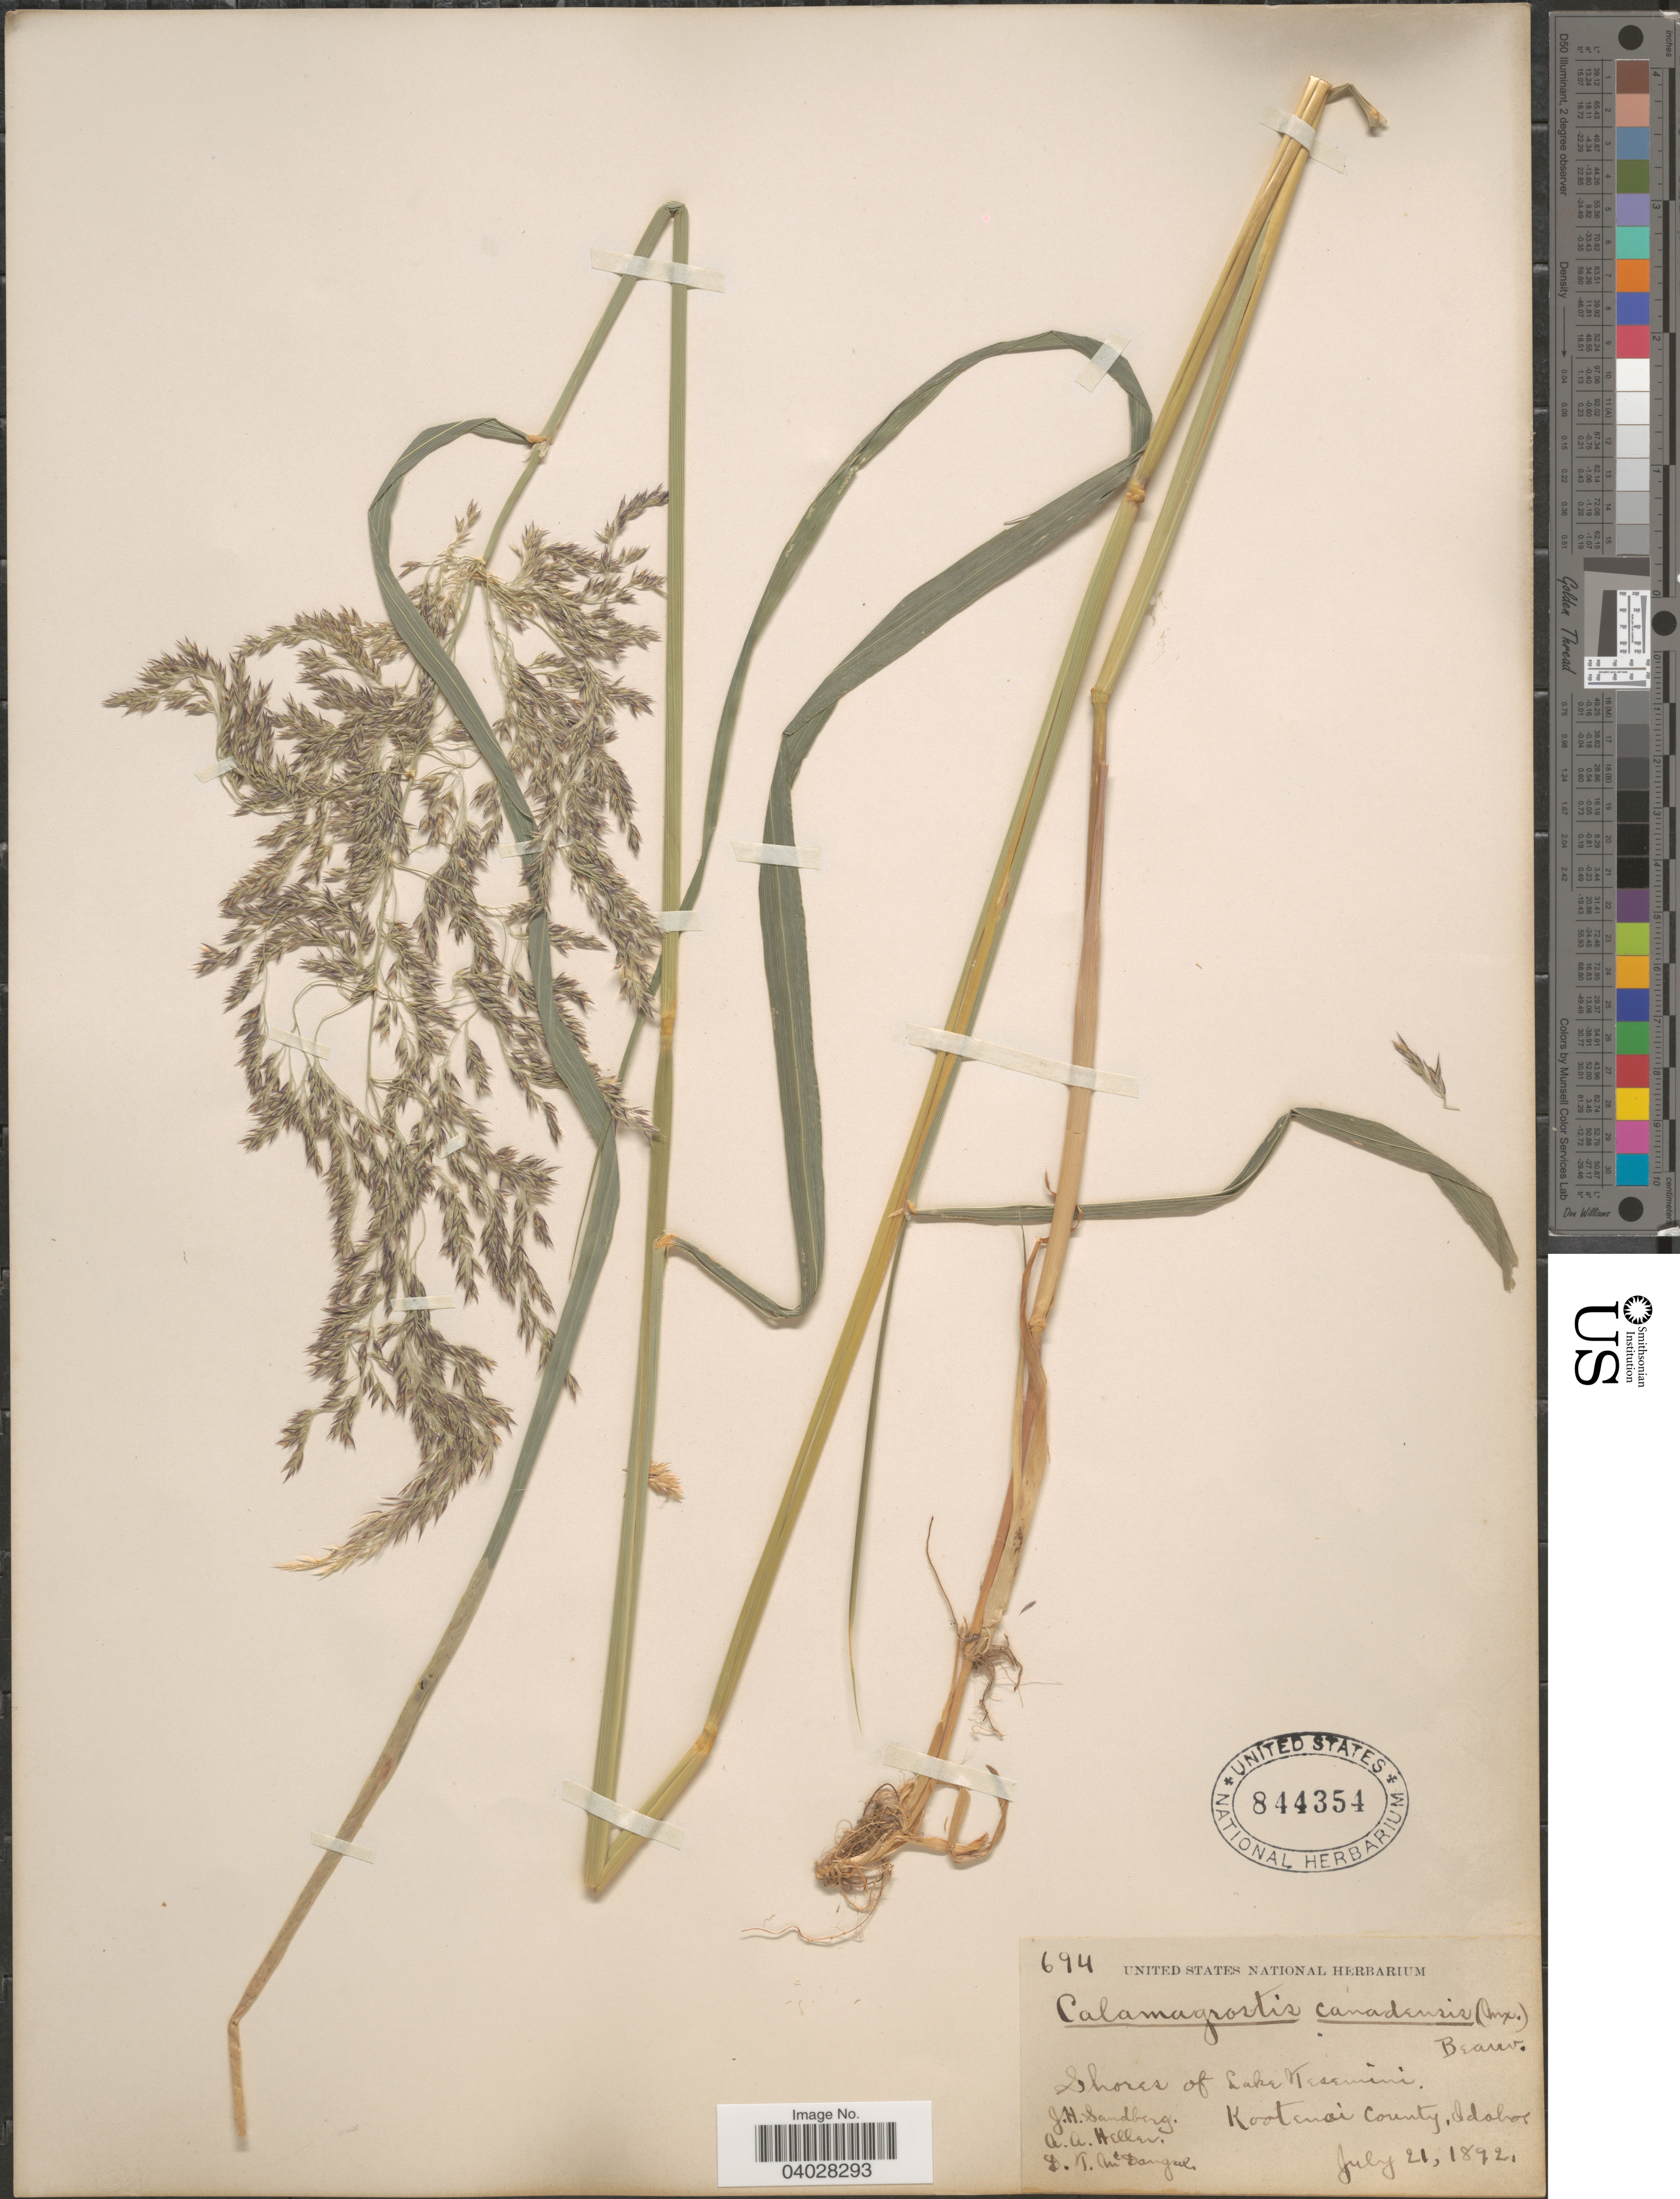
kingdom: Plantae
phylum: Tracheophyta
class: Liliopsida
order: Poales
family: Poaceae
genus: Calamagrostis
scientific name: Calamagrostis canadensis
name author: (Michx.) P. Beauv.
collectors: J. H. Sandberg, A. A. Heller & D. McDougal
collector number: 694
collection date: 1892-07-21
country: United States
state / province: Idaho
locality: Shores of Lake Tesemini. Kootenai County.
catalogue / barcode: US 844354